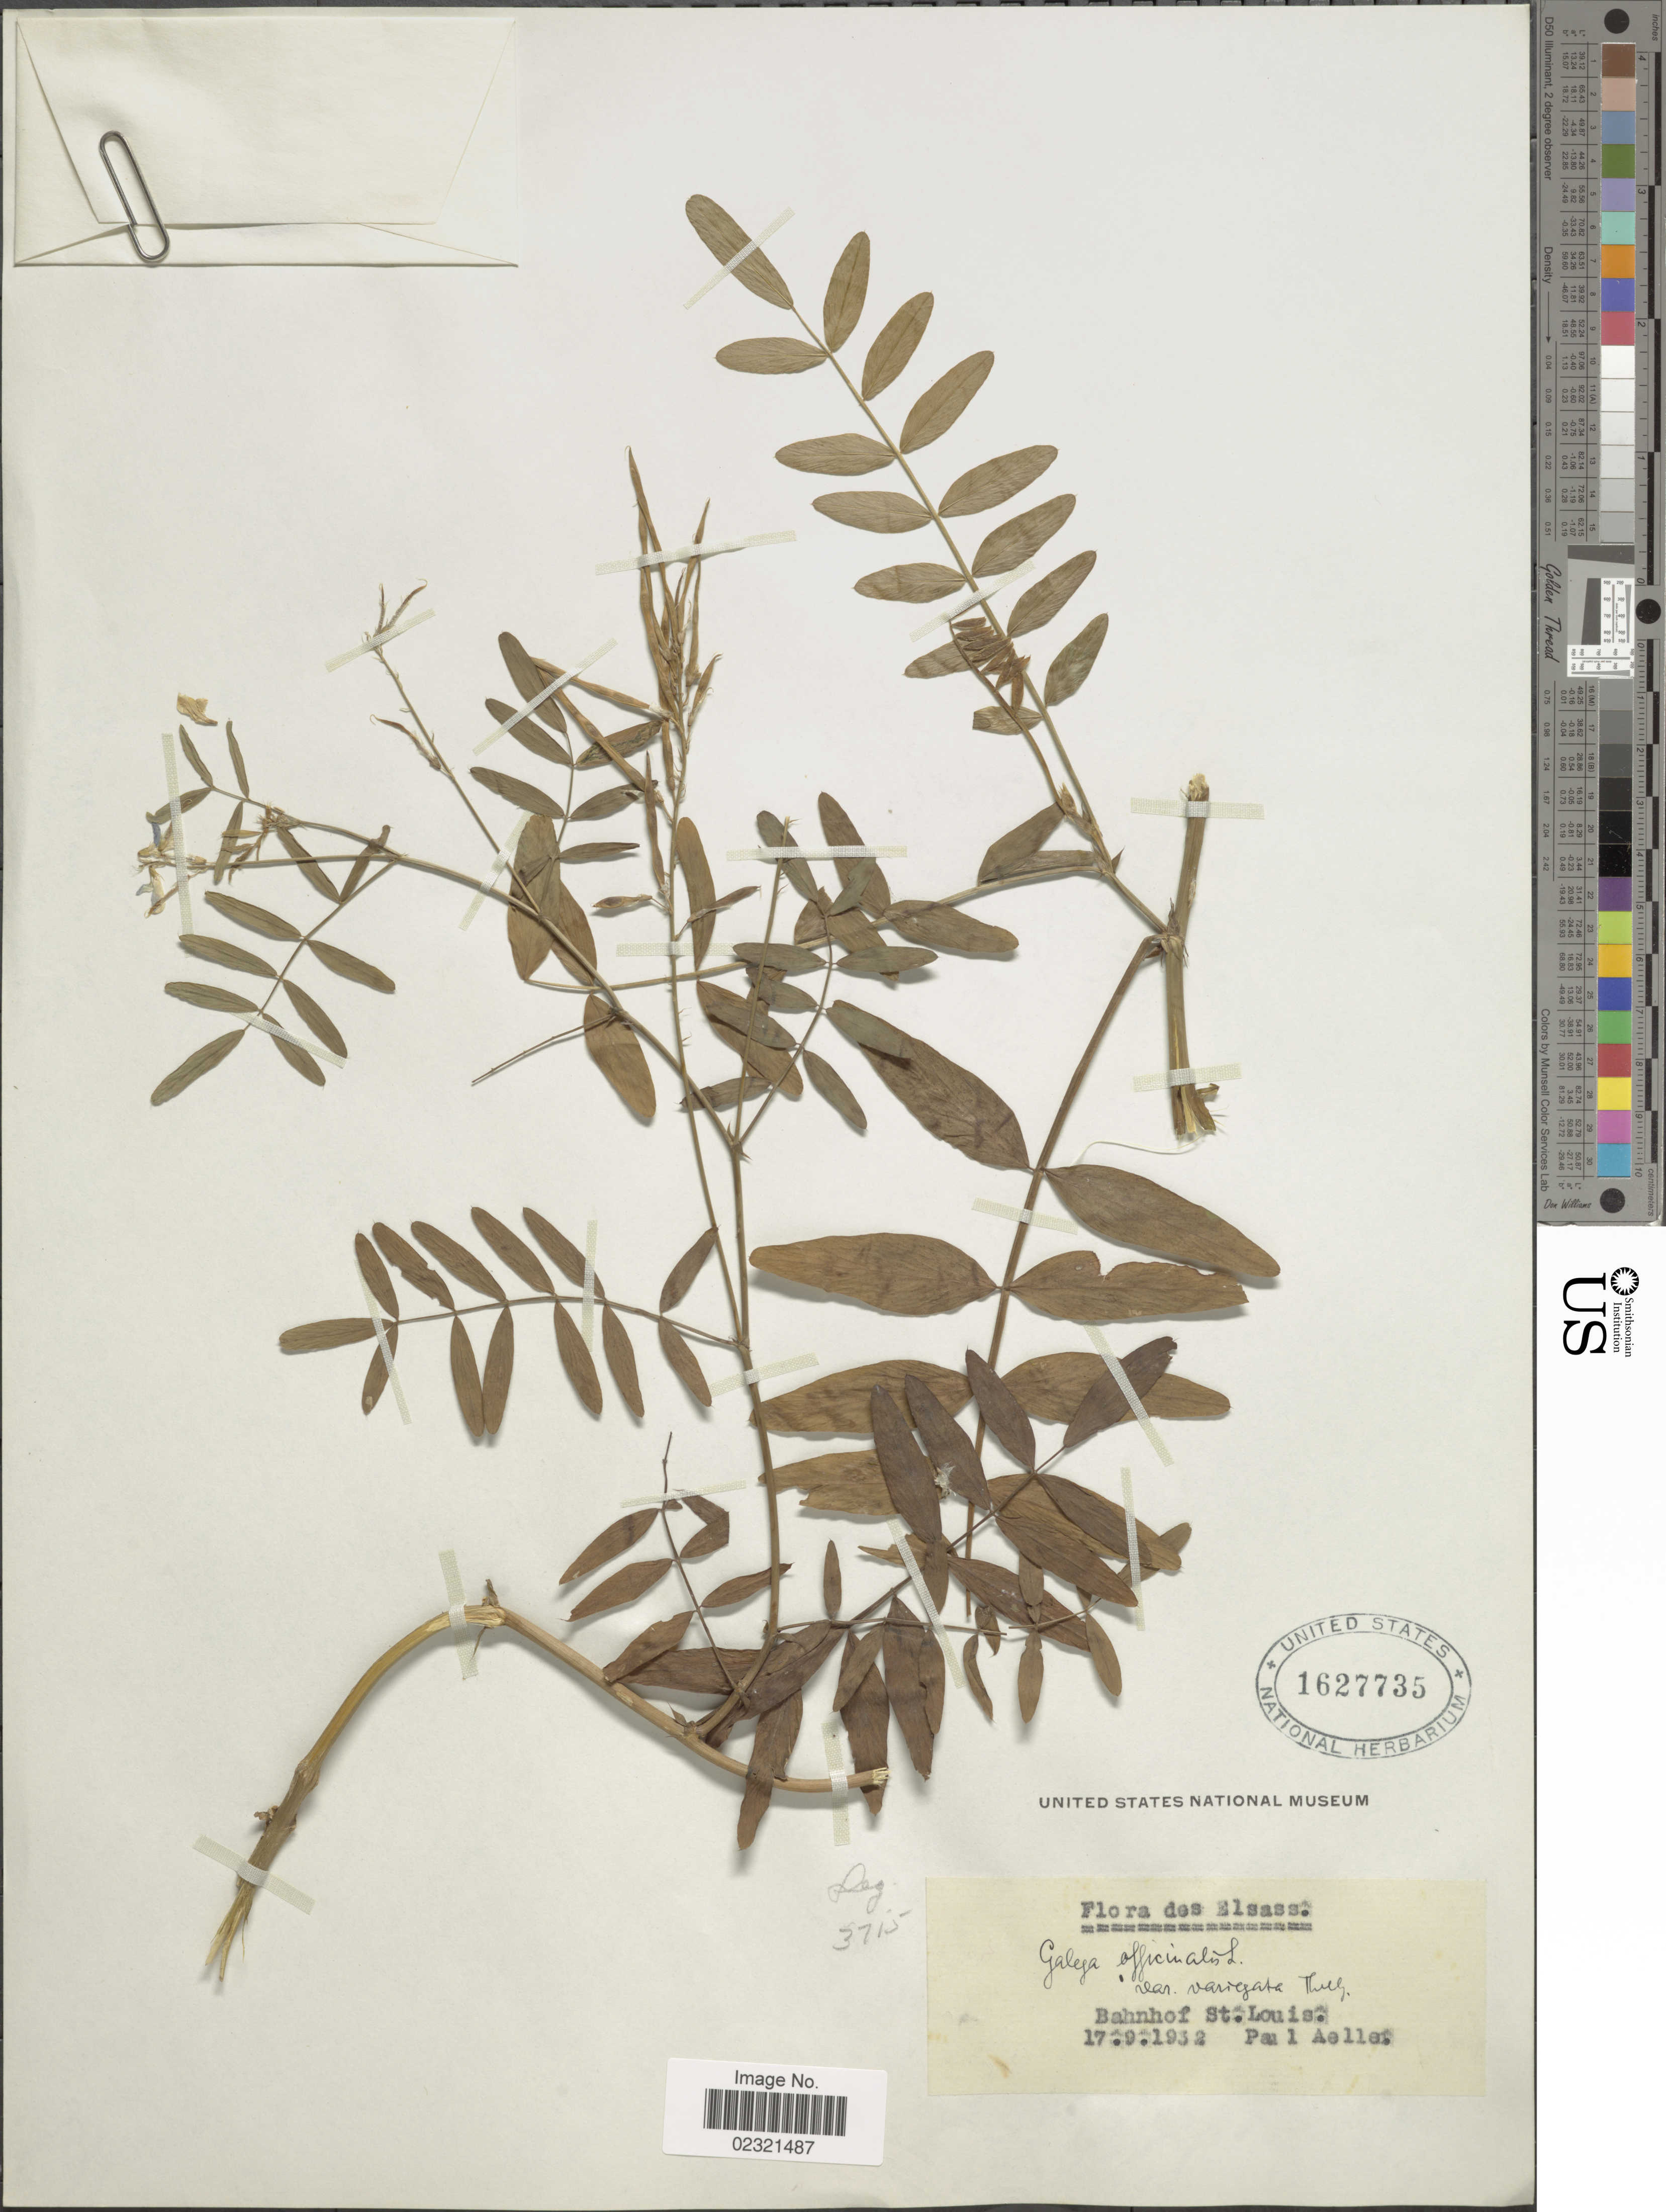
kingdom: Plantae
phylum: Tracheophyta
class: Magnoliopsida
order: Fabales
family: Fabaceae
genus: Galega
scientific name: Galega officinalis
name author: L.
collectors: P. Aellen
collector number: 3715?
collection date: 1932-09-17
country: France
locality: Bahnhof St. Louis. Elsass.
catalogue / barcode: US 1627735